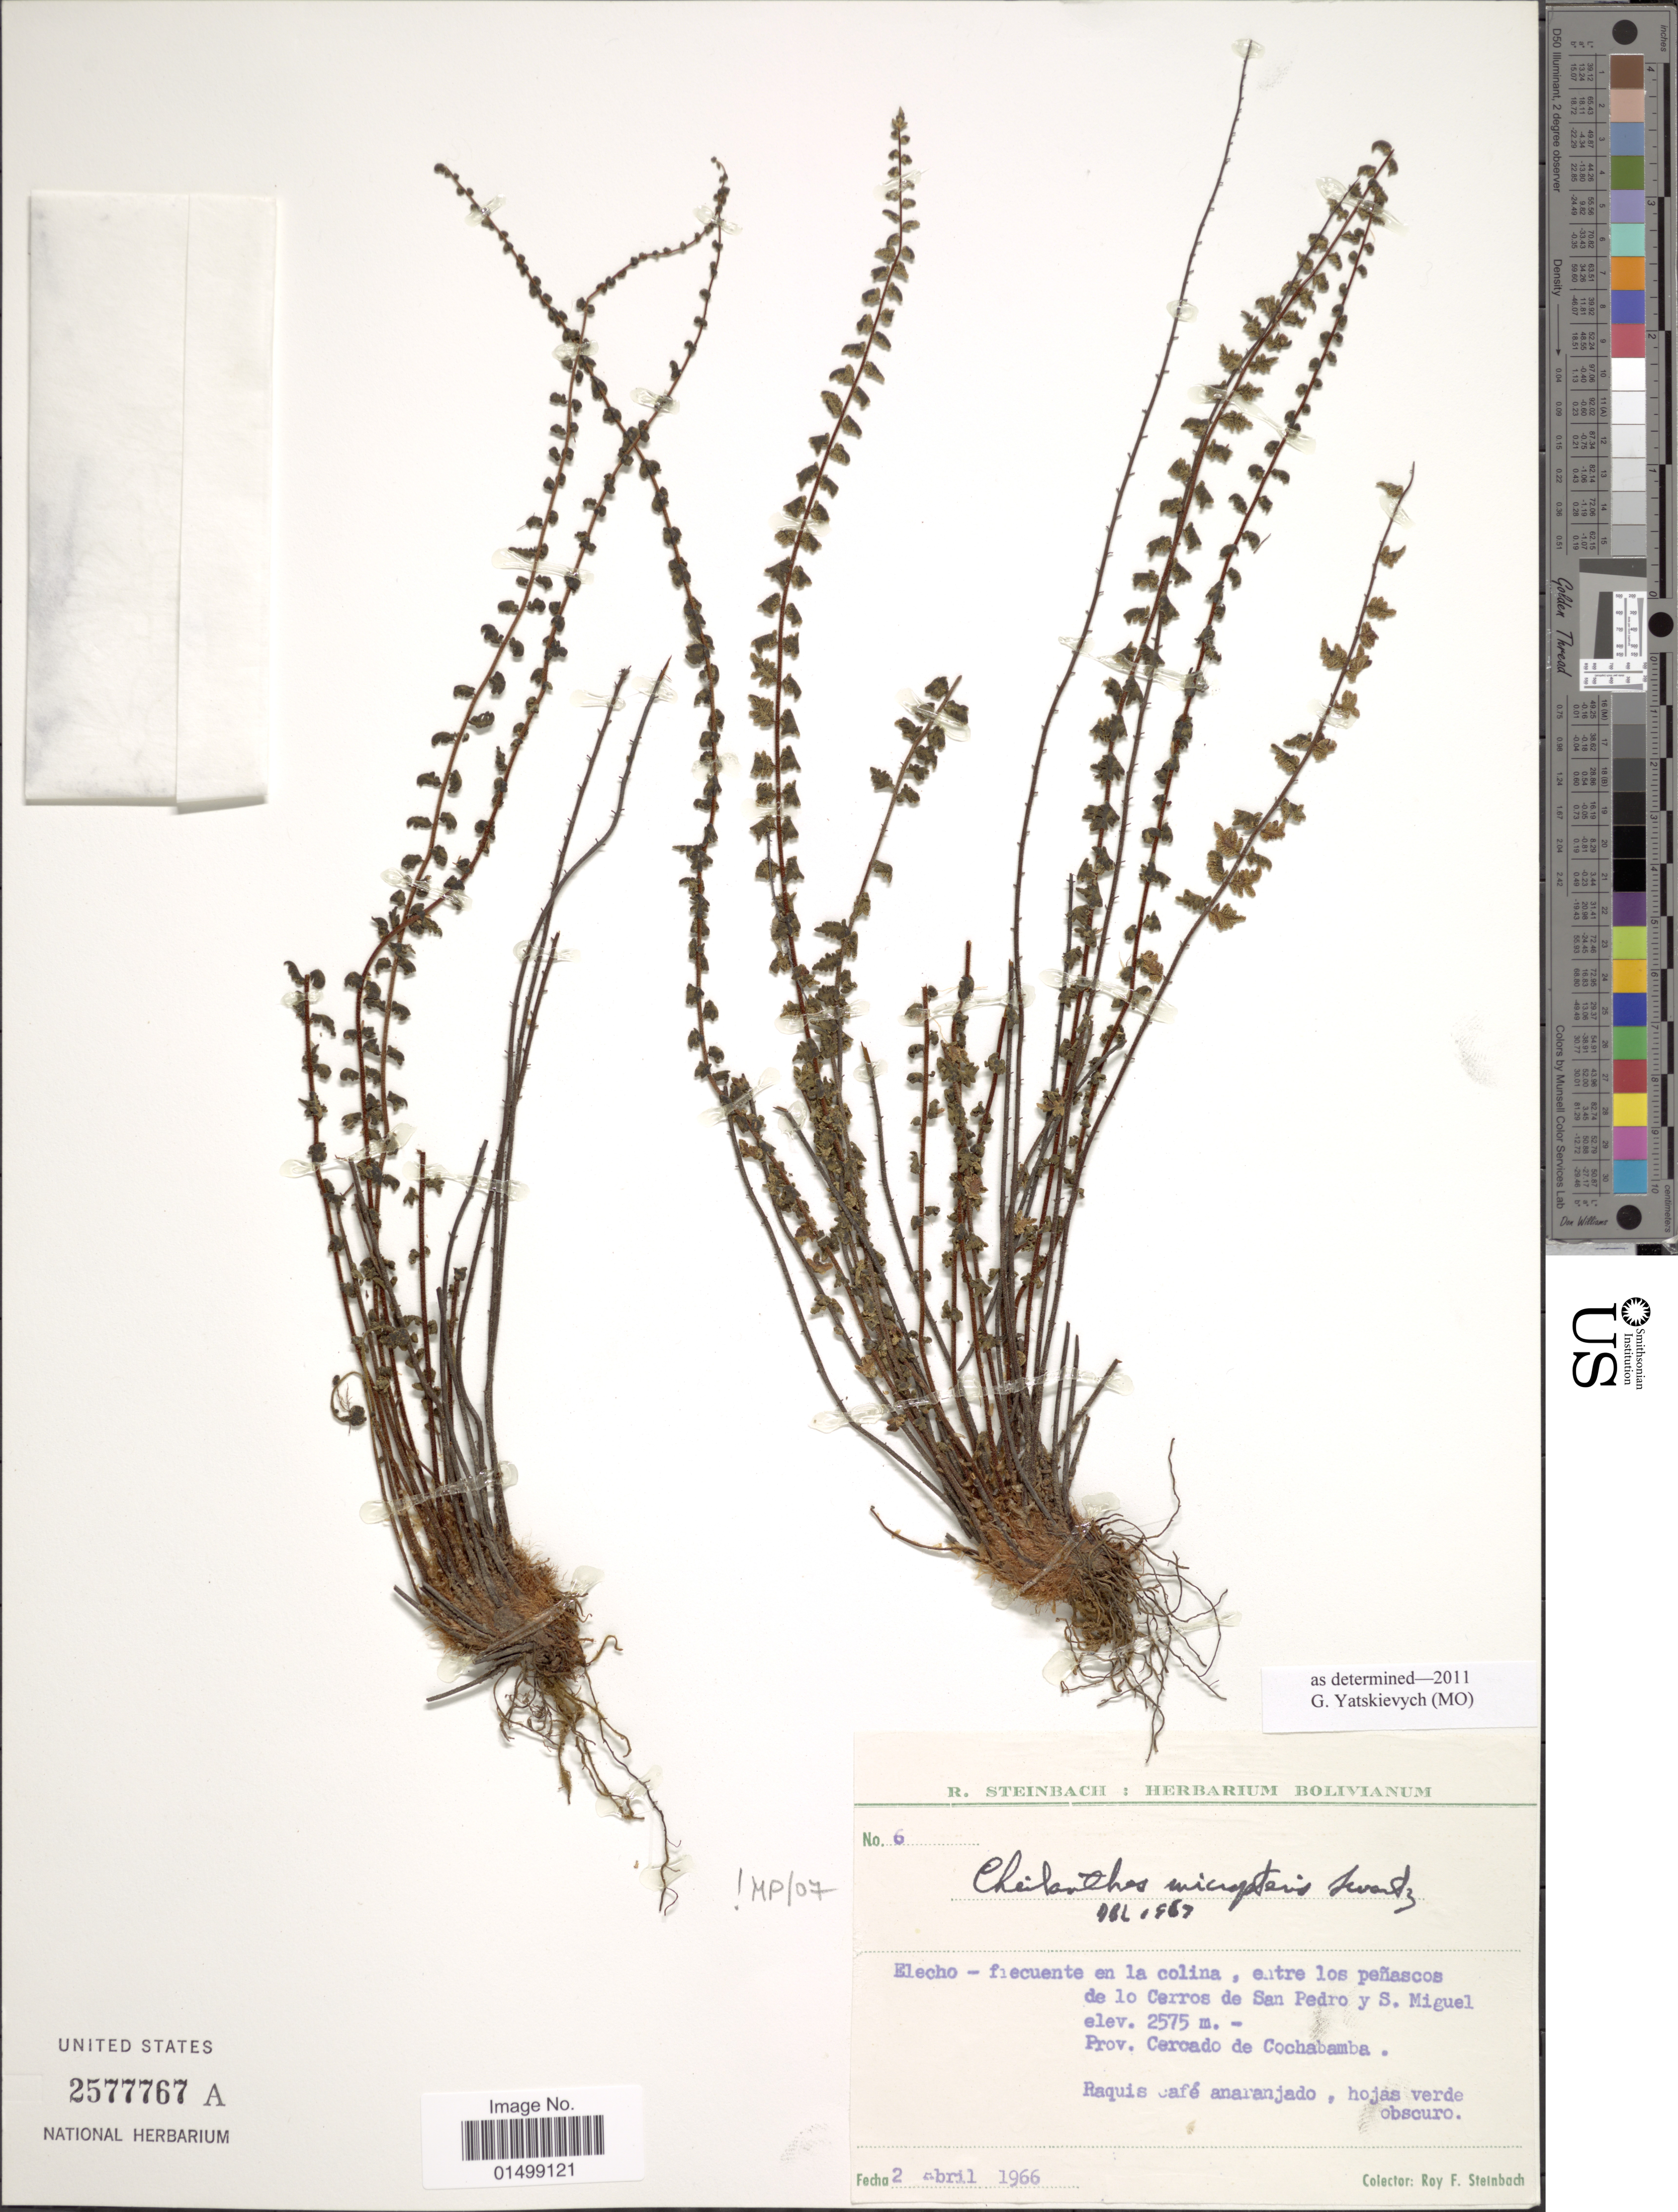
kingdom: Plantae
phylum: Tracheophyta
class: Polypodiopsida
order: Polypodiales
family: Pteridaceae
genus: Cheilanthes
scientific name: Cheilanthes micropteris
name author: Sw.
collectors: R. F. Steinbach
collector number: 6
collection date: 1966-04-02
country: Bolivia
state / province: Cochabamba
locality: Elecho-frecuente en la colina, entre los peñascos de los Cerros de San pedro y S. Miguel, Prov. Cercado de Cochabamba.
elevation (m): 2575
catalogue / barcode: US 2577767A